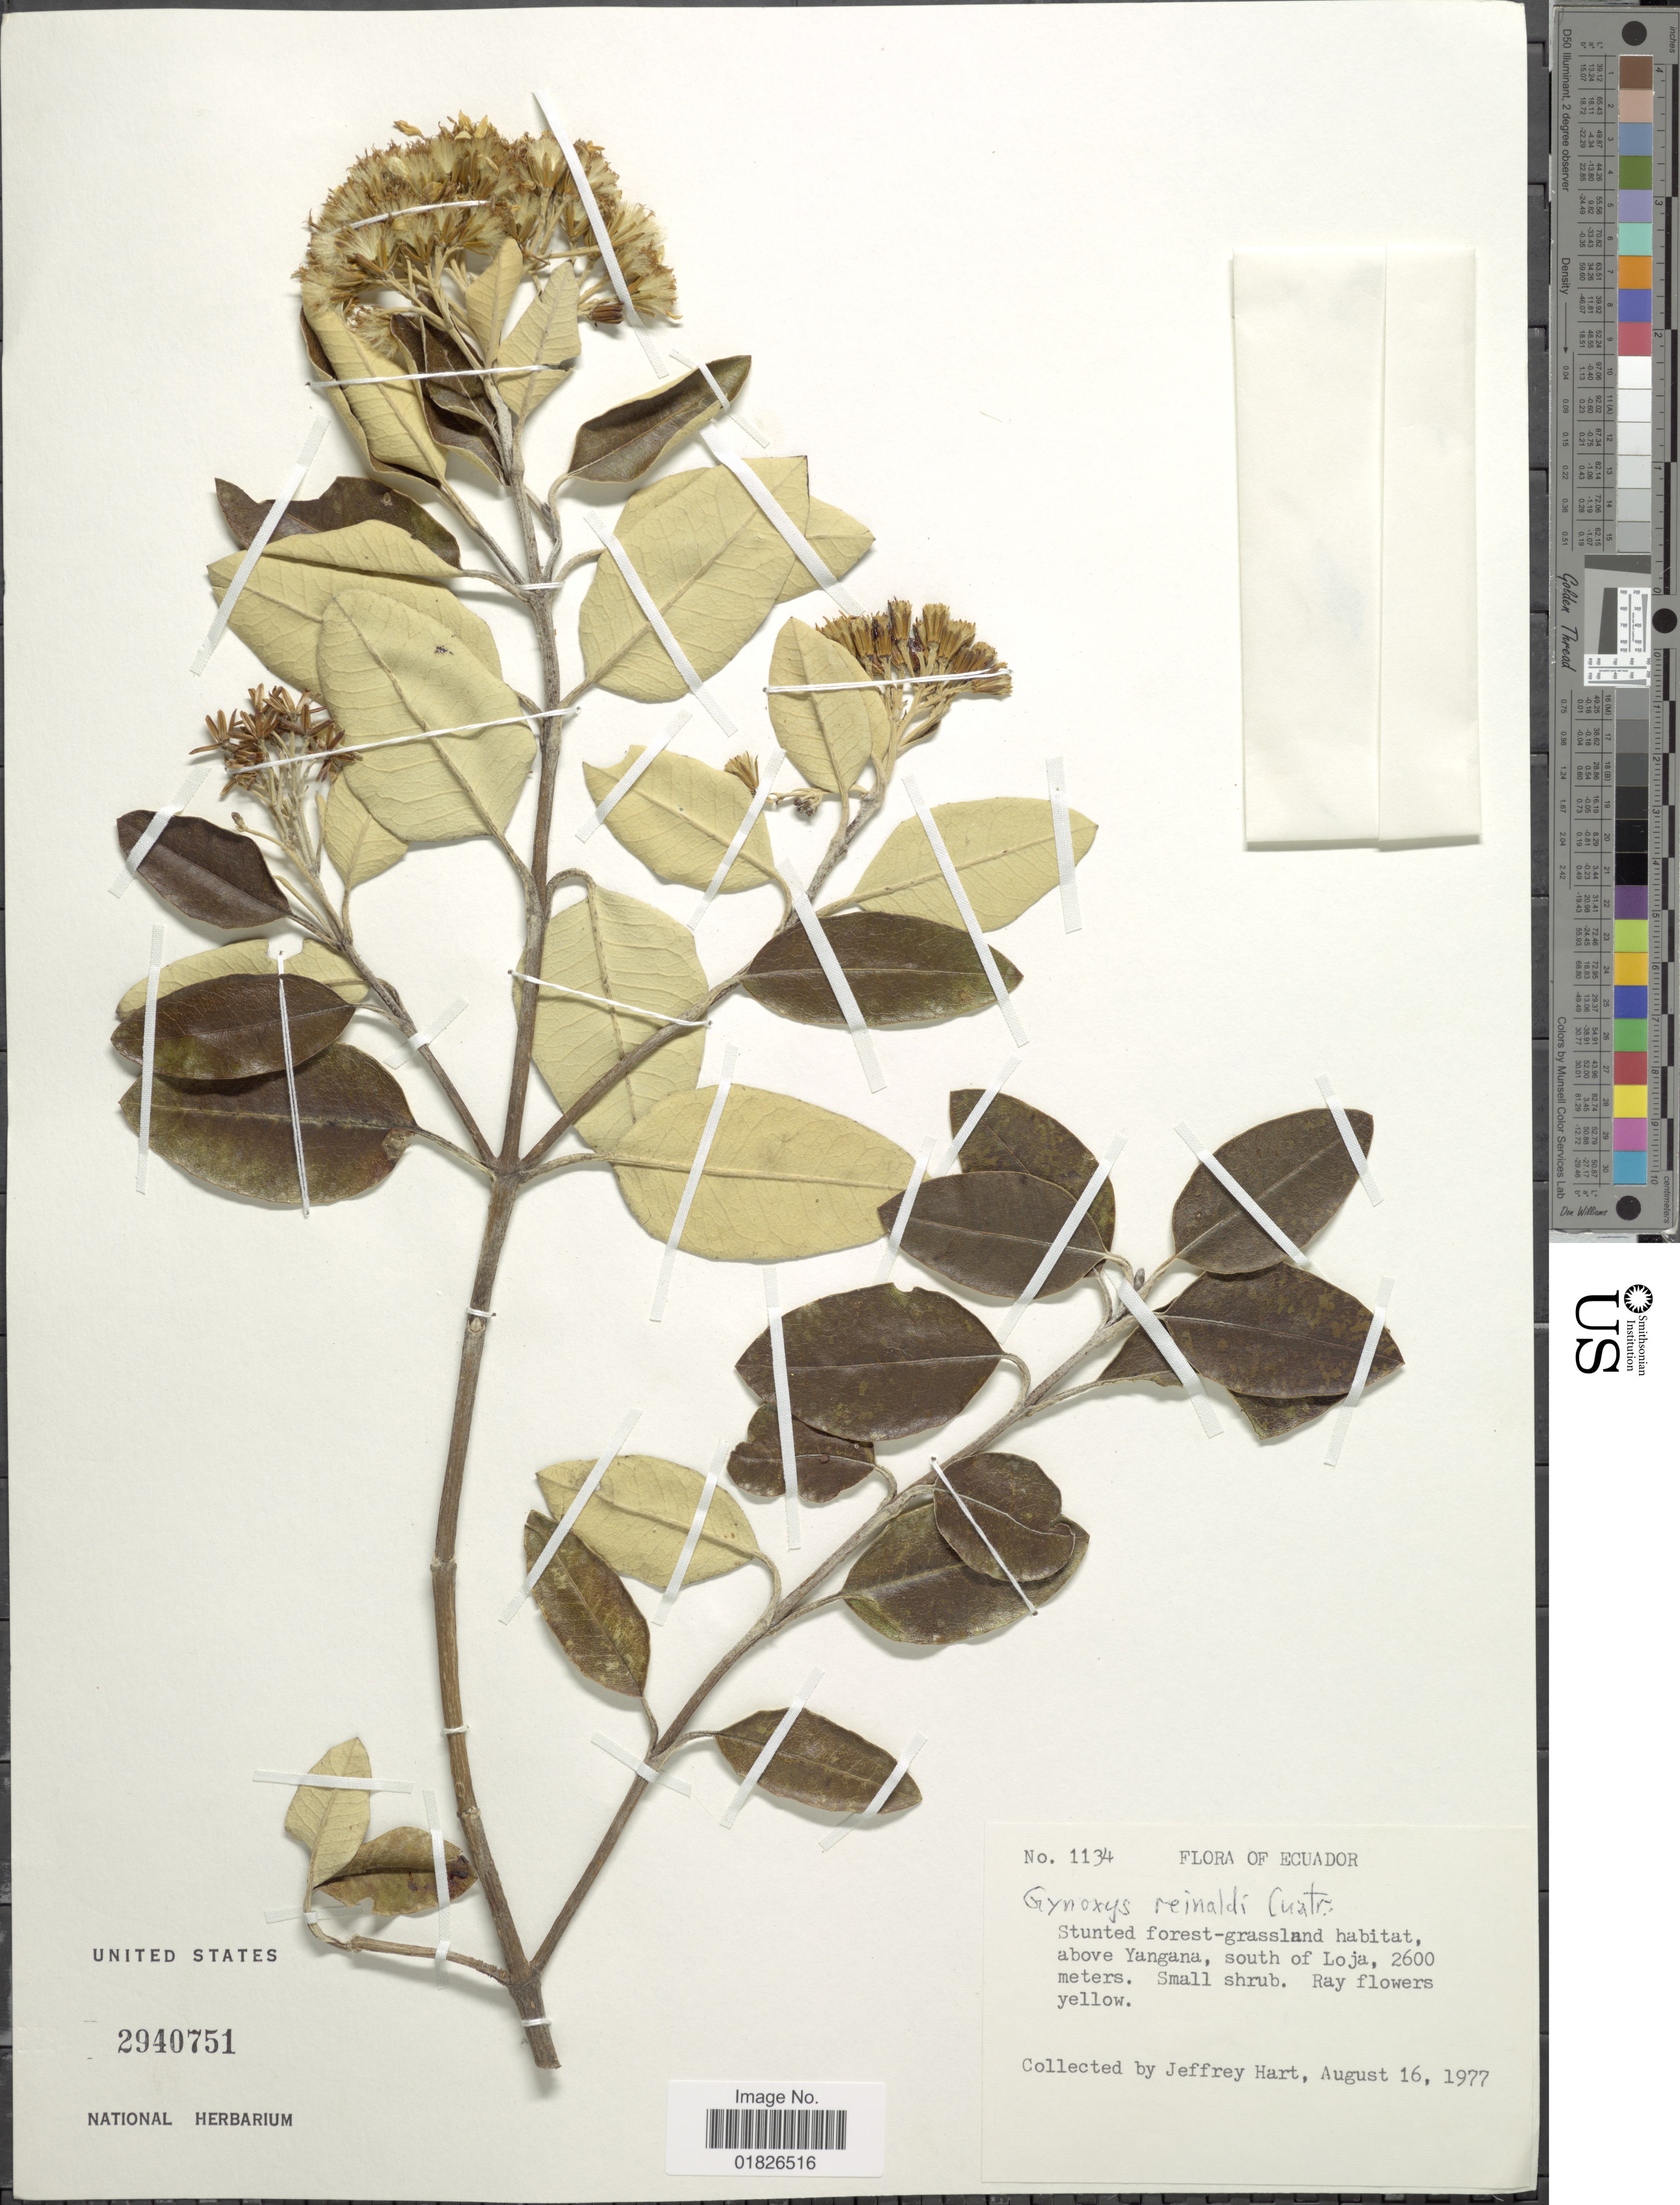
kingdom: Plantae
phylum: Tracheophyta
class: Magnoliopsida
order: Asterales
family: Asteraceae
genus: Gynoxys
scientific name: Gynoxys reinaldi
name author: Cuatrec.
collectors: J. A. Hart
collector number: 1134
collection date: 1977-08-16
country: Ecuador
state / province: Loja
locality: Above Yangana, south of Loja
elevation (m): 2600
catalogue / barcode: US 2940751